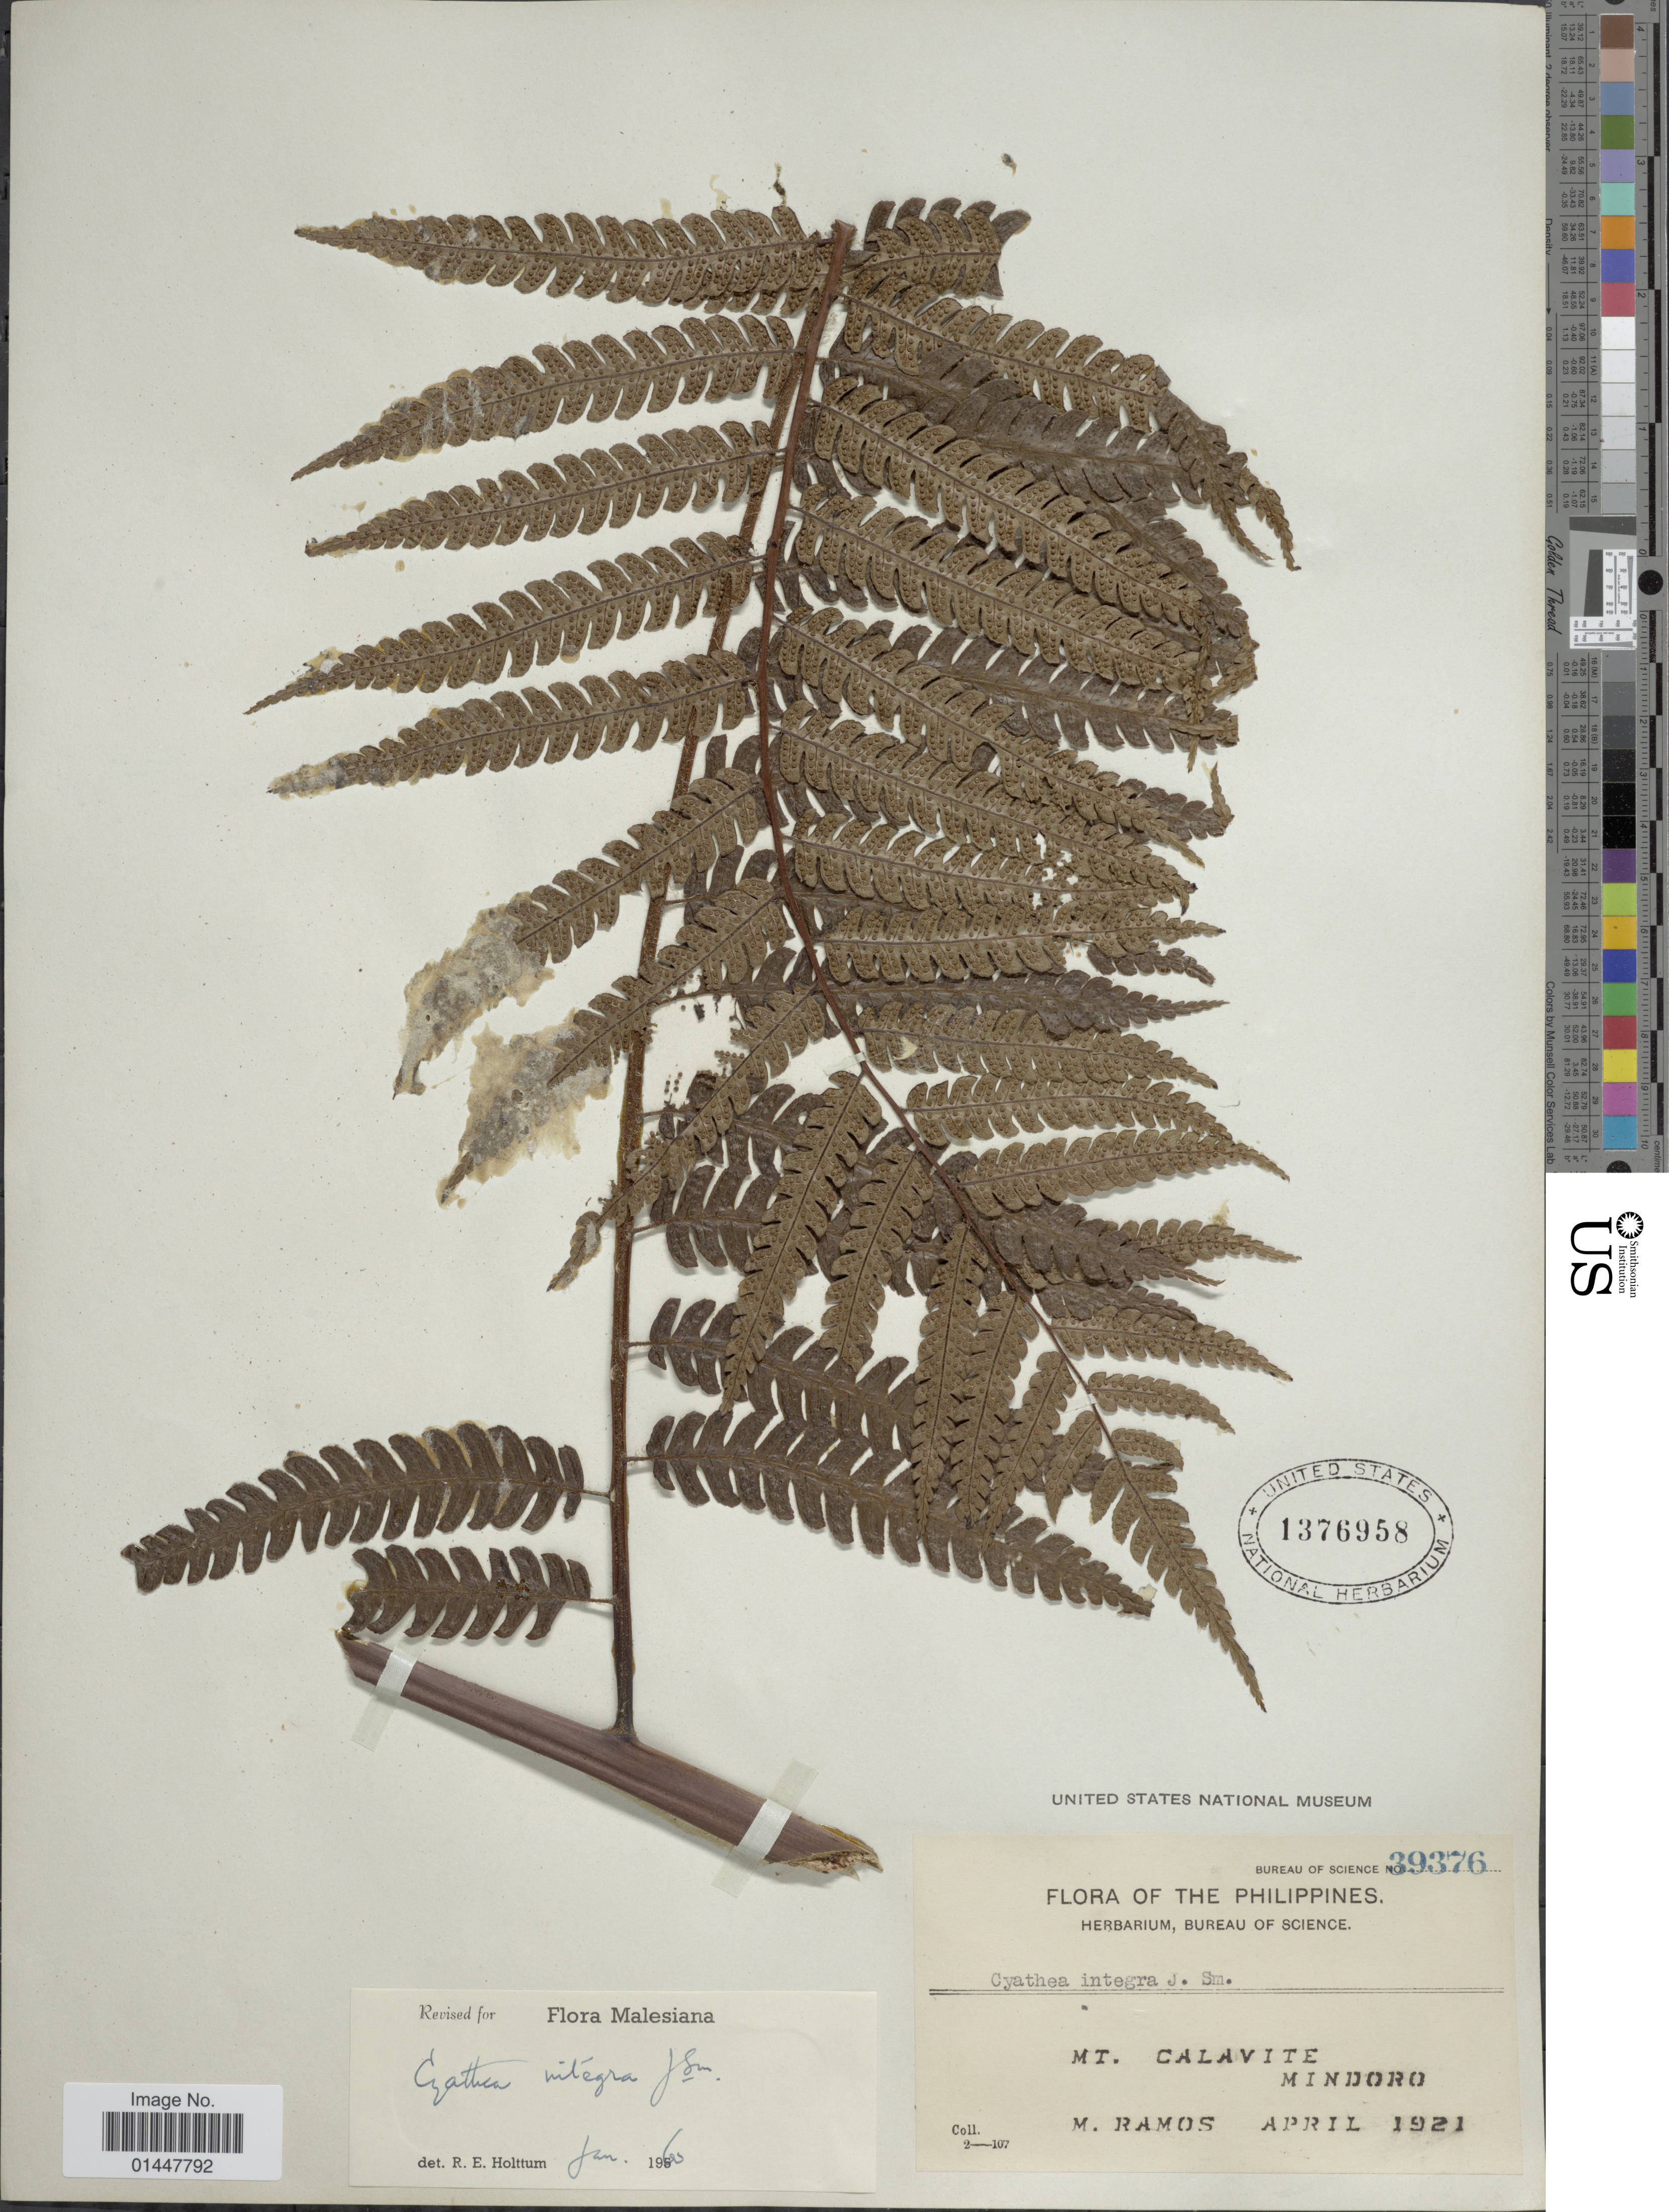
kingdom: Plantae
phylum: Tracheophyta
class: Polypodiopsida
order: Cyatheales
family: Cyatheaceae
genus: Sphaeropteris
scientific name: Sphaeropteris integra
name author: (J. Sm.) R.M. Tryon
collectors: M. Ramos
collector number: Bureau of Science 39376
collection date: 1921-04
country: Philippines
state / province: Mimaropa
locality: Mt. Calavite, Mindoro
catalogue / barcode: US 1376958